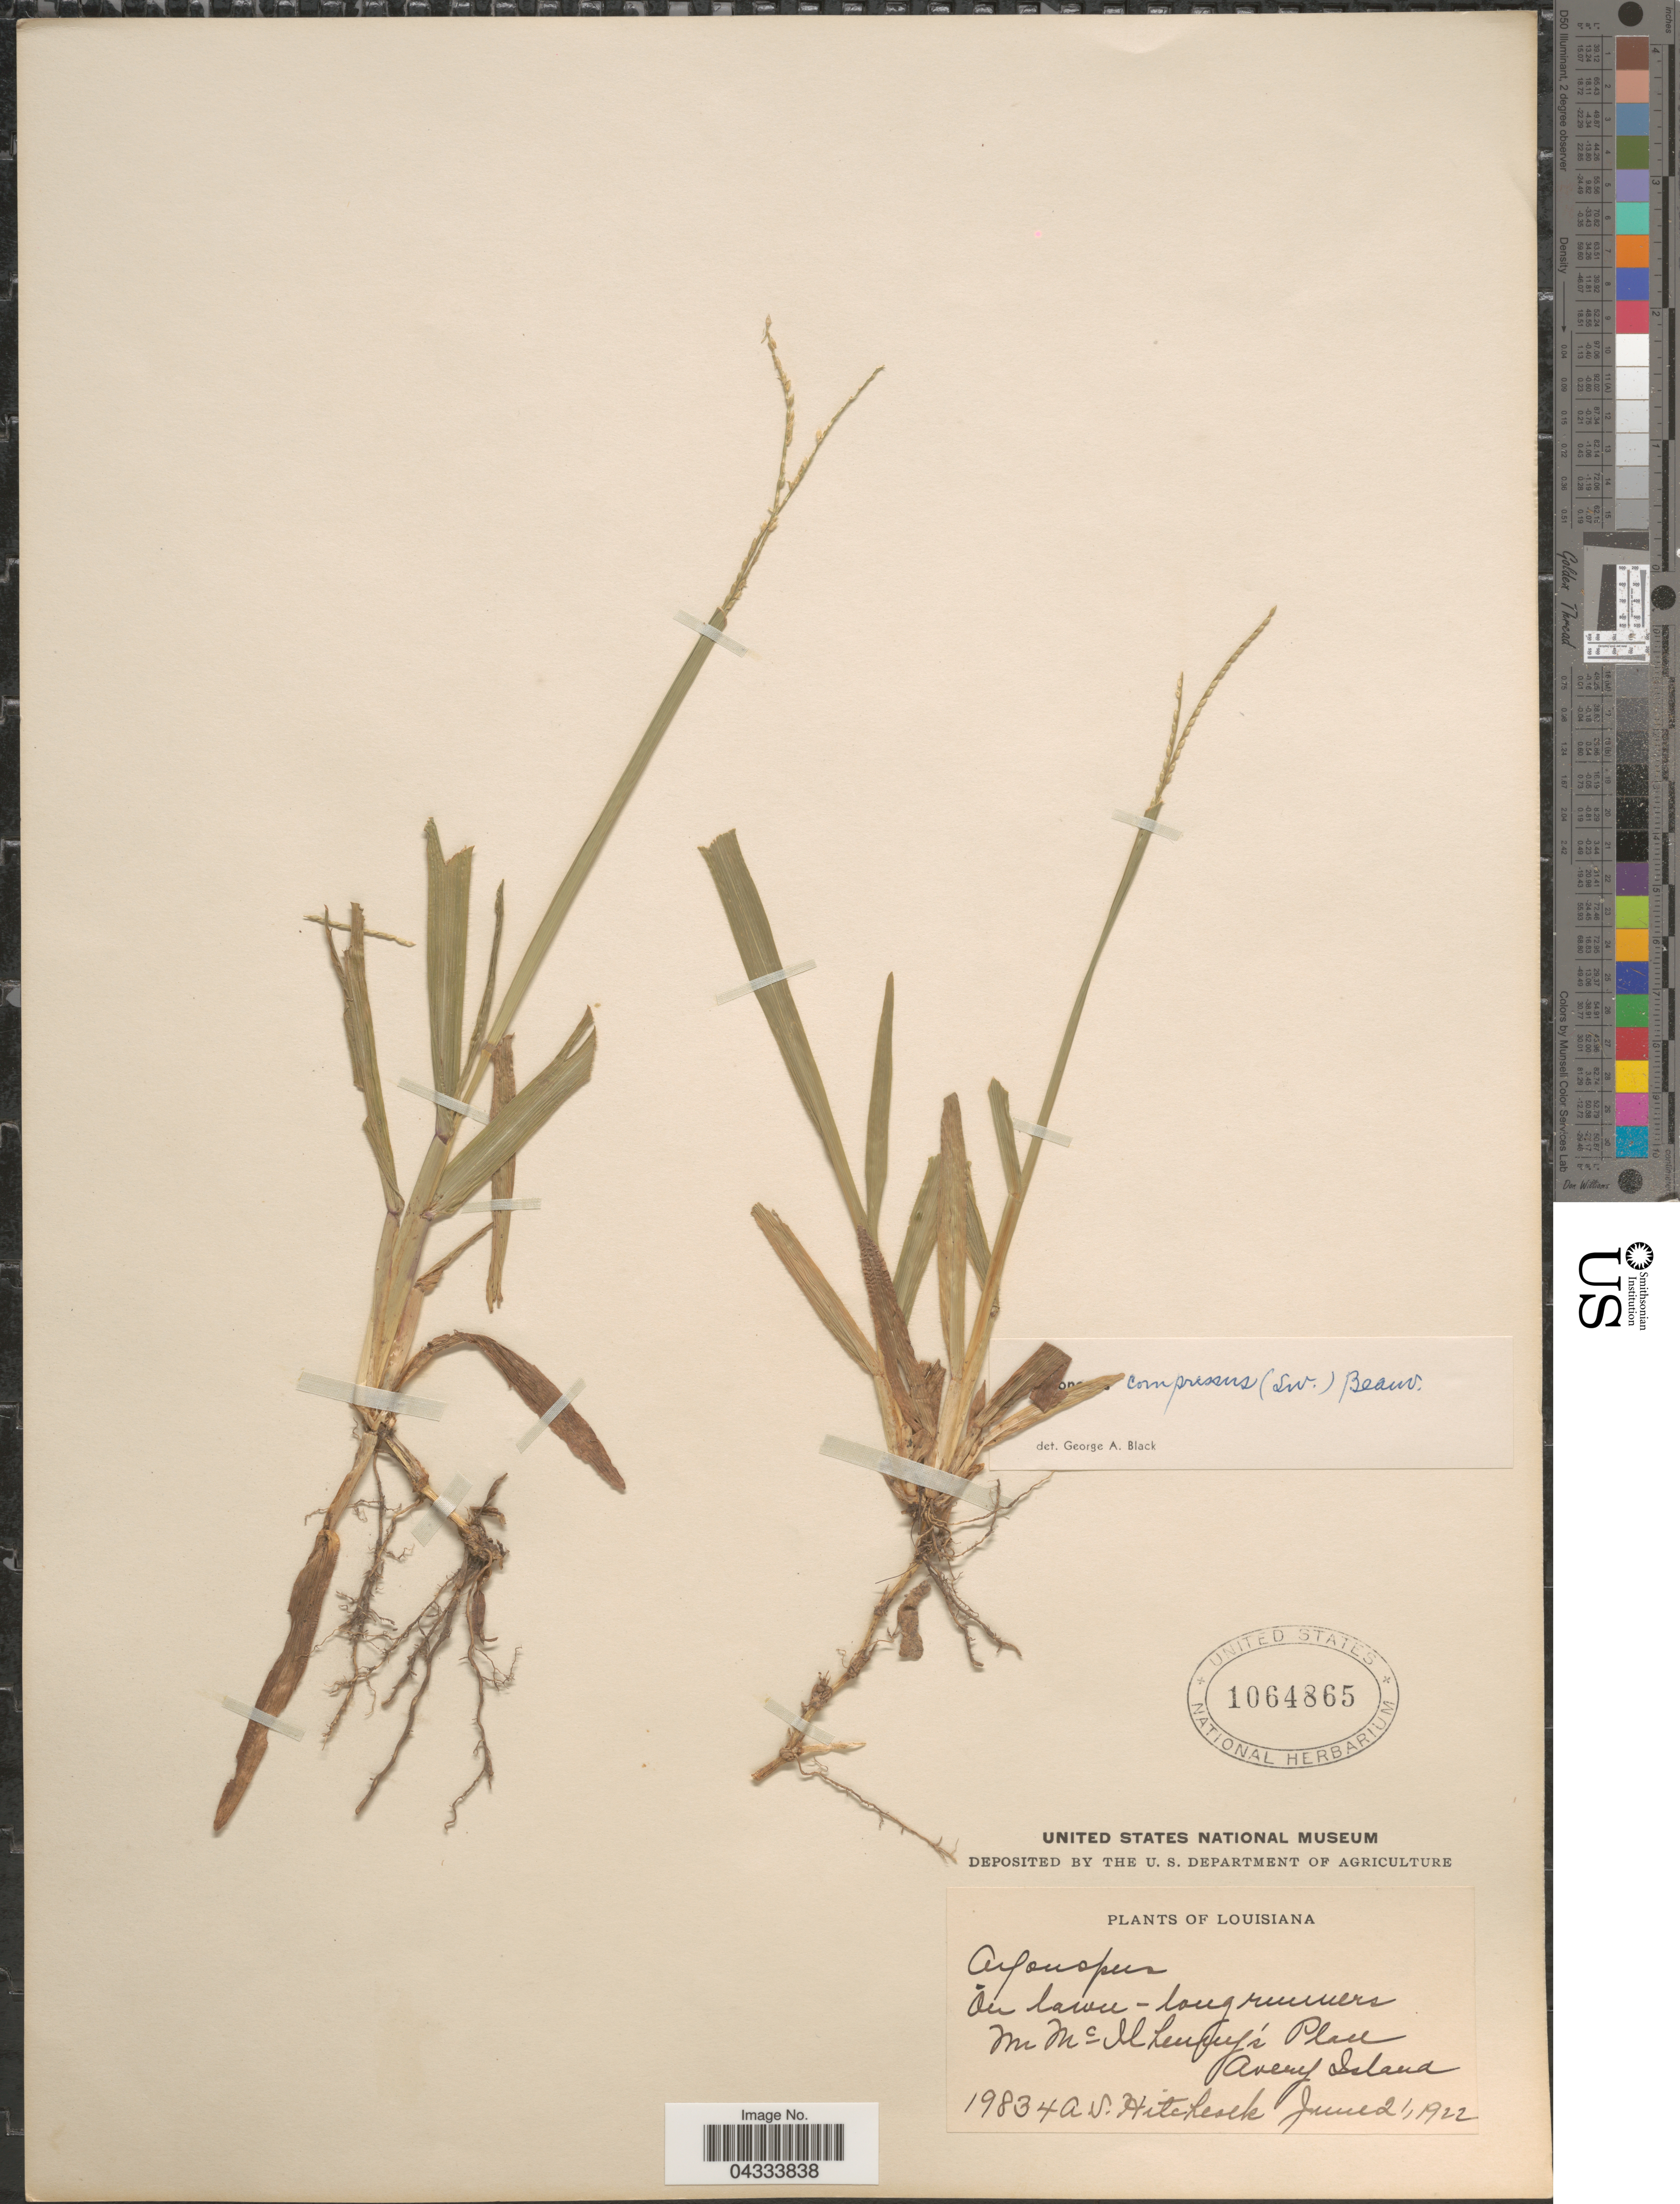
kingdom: Plantae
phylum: Tracheophyta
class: Liliopsida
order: Poales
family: Poaceae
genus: Axonopus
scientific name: Axonopus compressus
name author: (Sw.) P. Beauv.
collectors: A. S. Hitchcock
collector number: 1983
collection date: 1922-06-21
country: United States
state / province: Louisiana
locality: Mr McIlhenny's Place. Avery Island.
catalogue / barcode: US 1064865